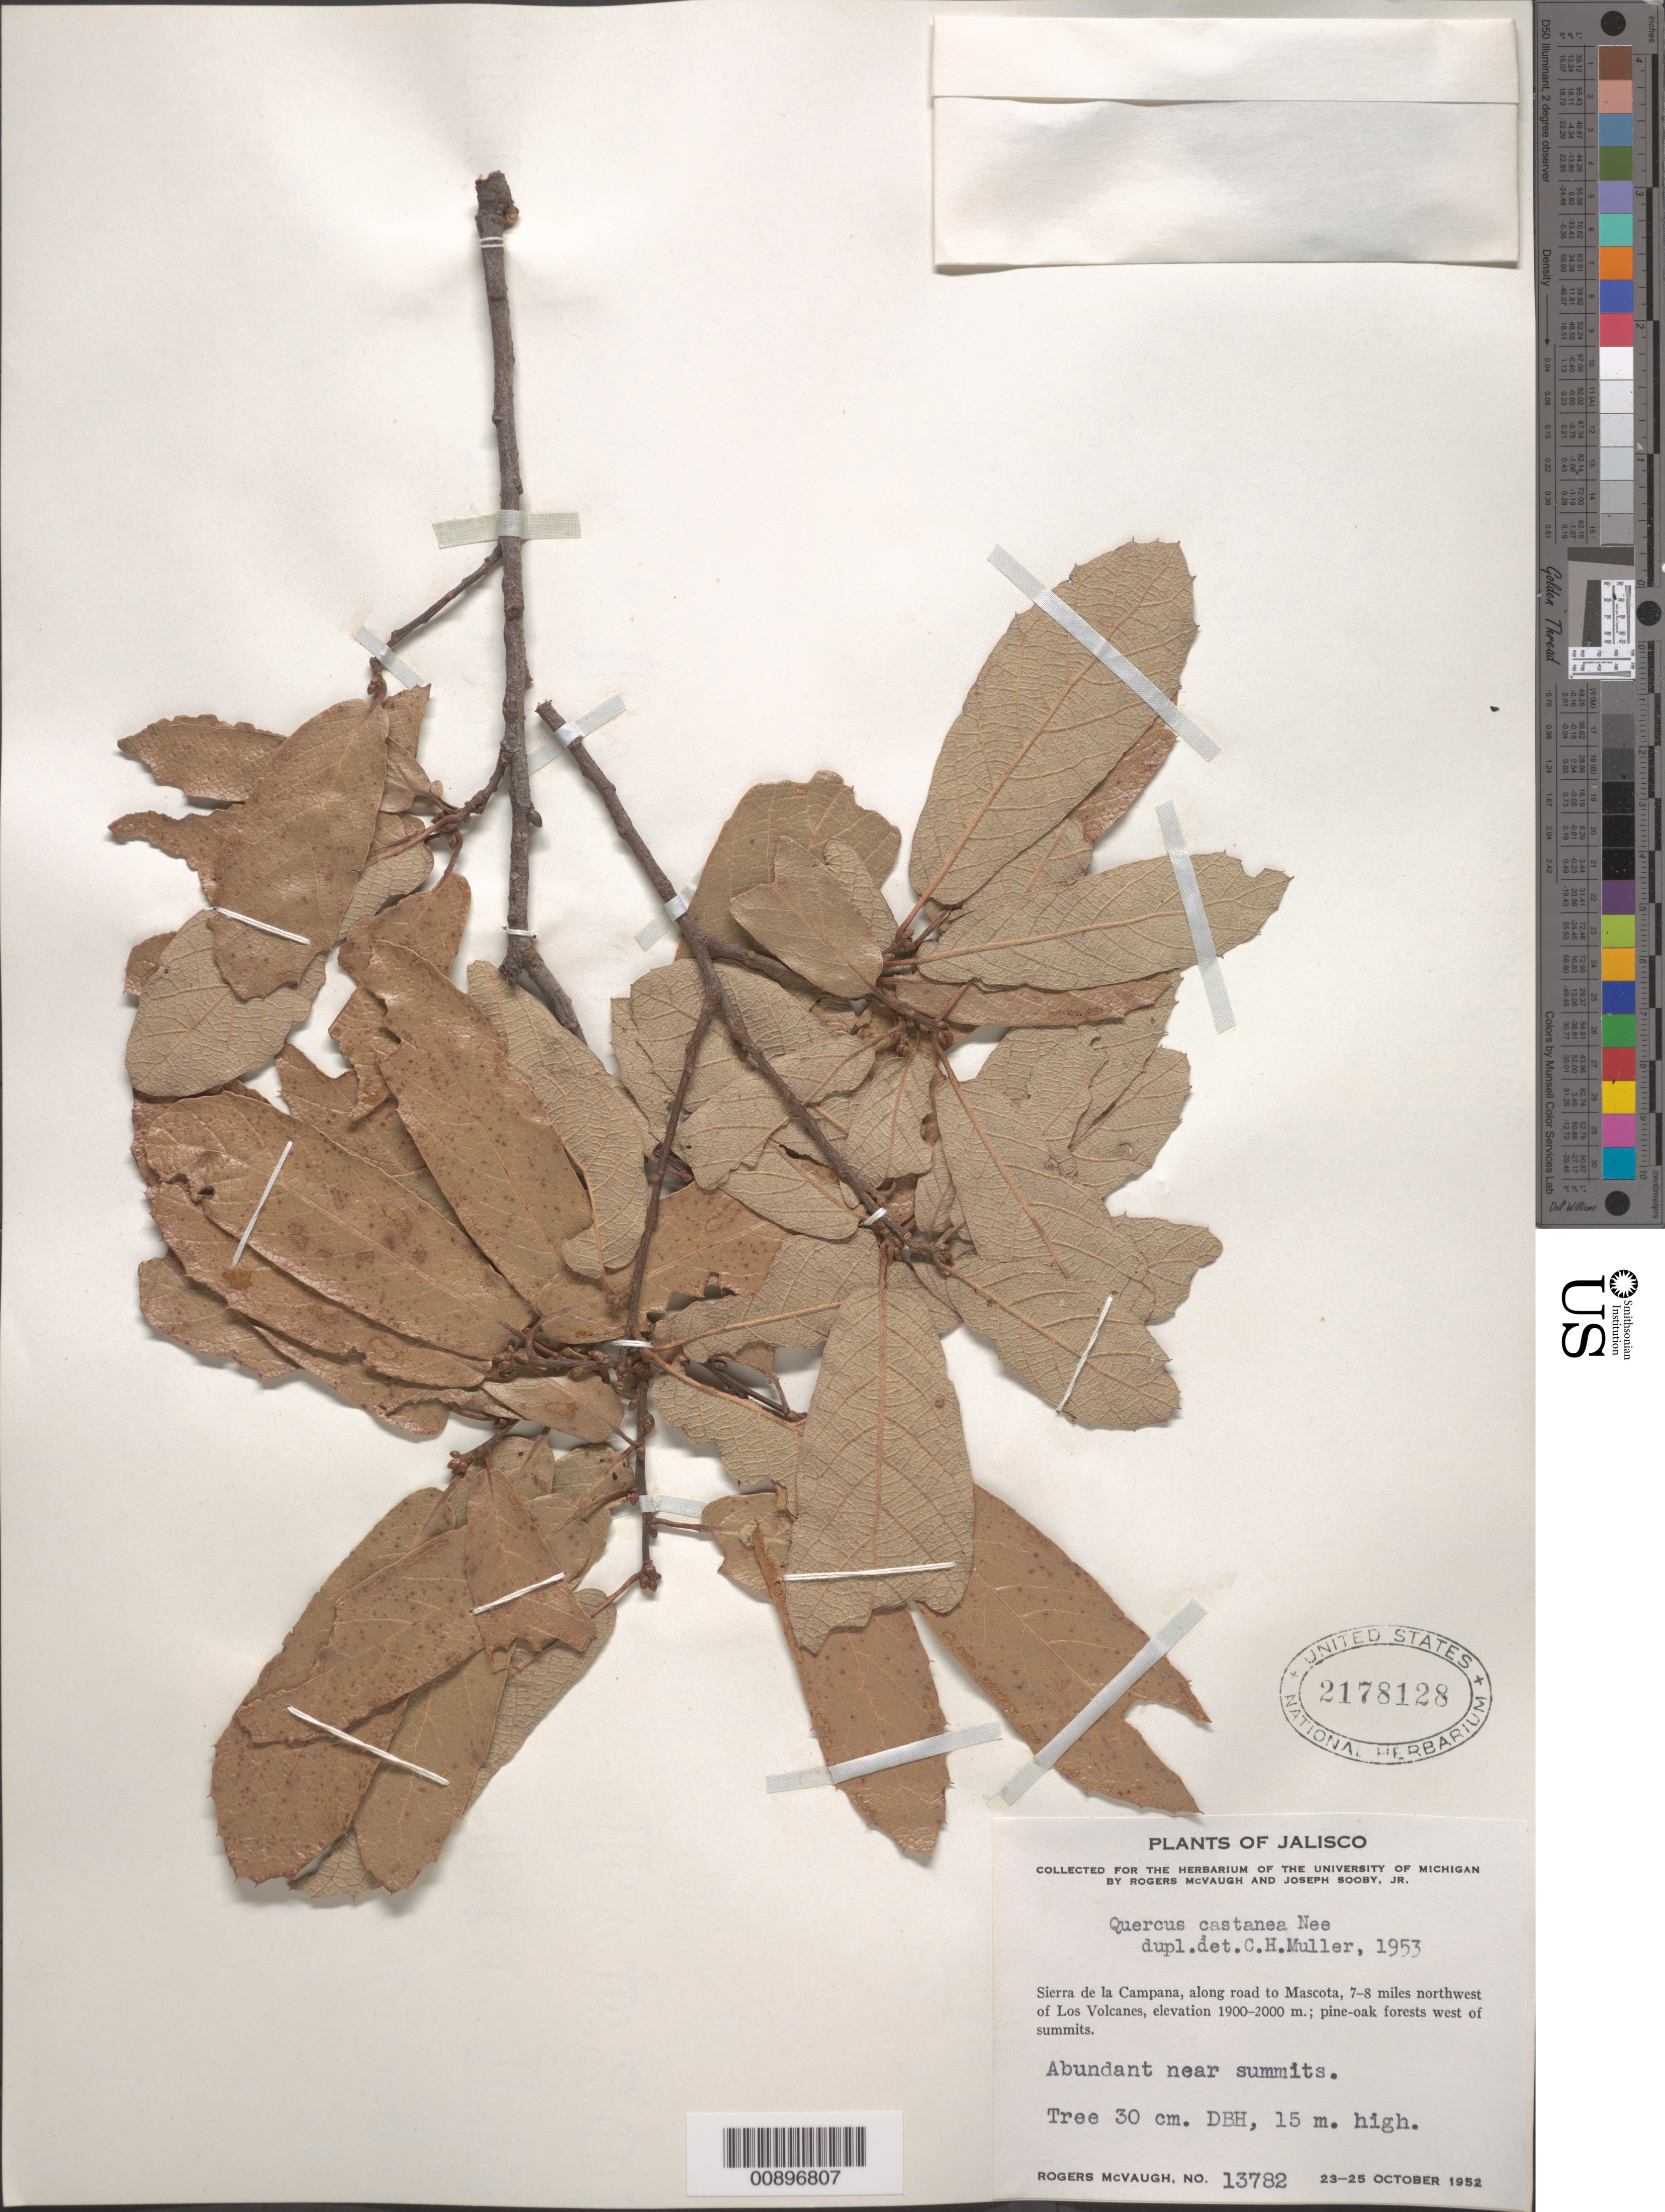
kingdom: Plantae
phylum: Tracheophyta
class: Magnoliopsida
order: Fagales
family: Fagaceae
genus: Quercus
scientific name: Quercus castanea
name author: Née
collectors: R. McVaugh & J. Sooby Jr.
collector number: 13782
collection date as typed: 23 Oct 1952 to 25 Oct 1952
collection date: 1952-10-23/1952-10-25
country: Mexico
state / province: Jalisco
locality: Sierra de la Campana, along road to Mascota, 7-8 miles northwest of Los Volcanes.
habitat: Abundant near summits. Pine-oak forest west of summits.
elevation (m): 2000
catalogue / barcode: US 2178128